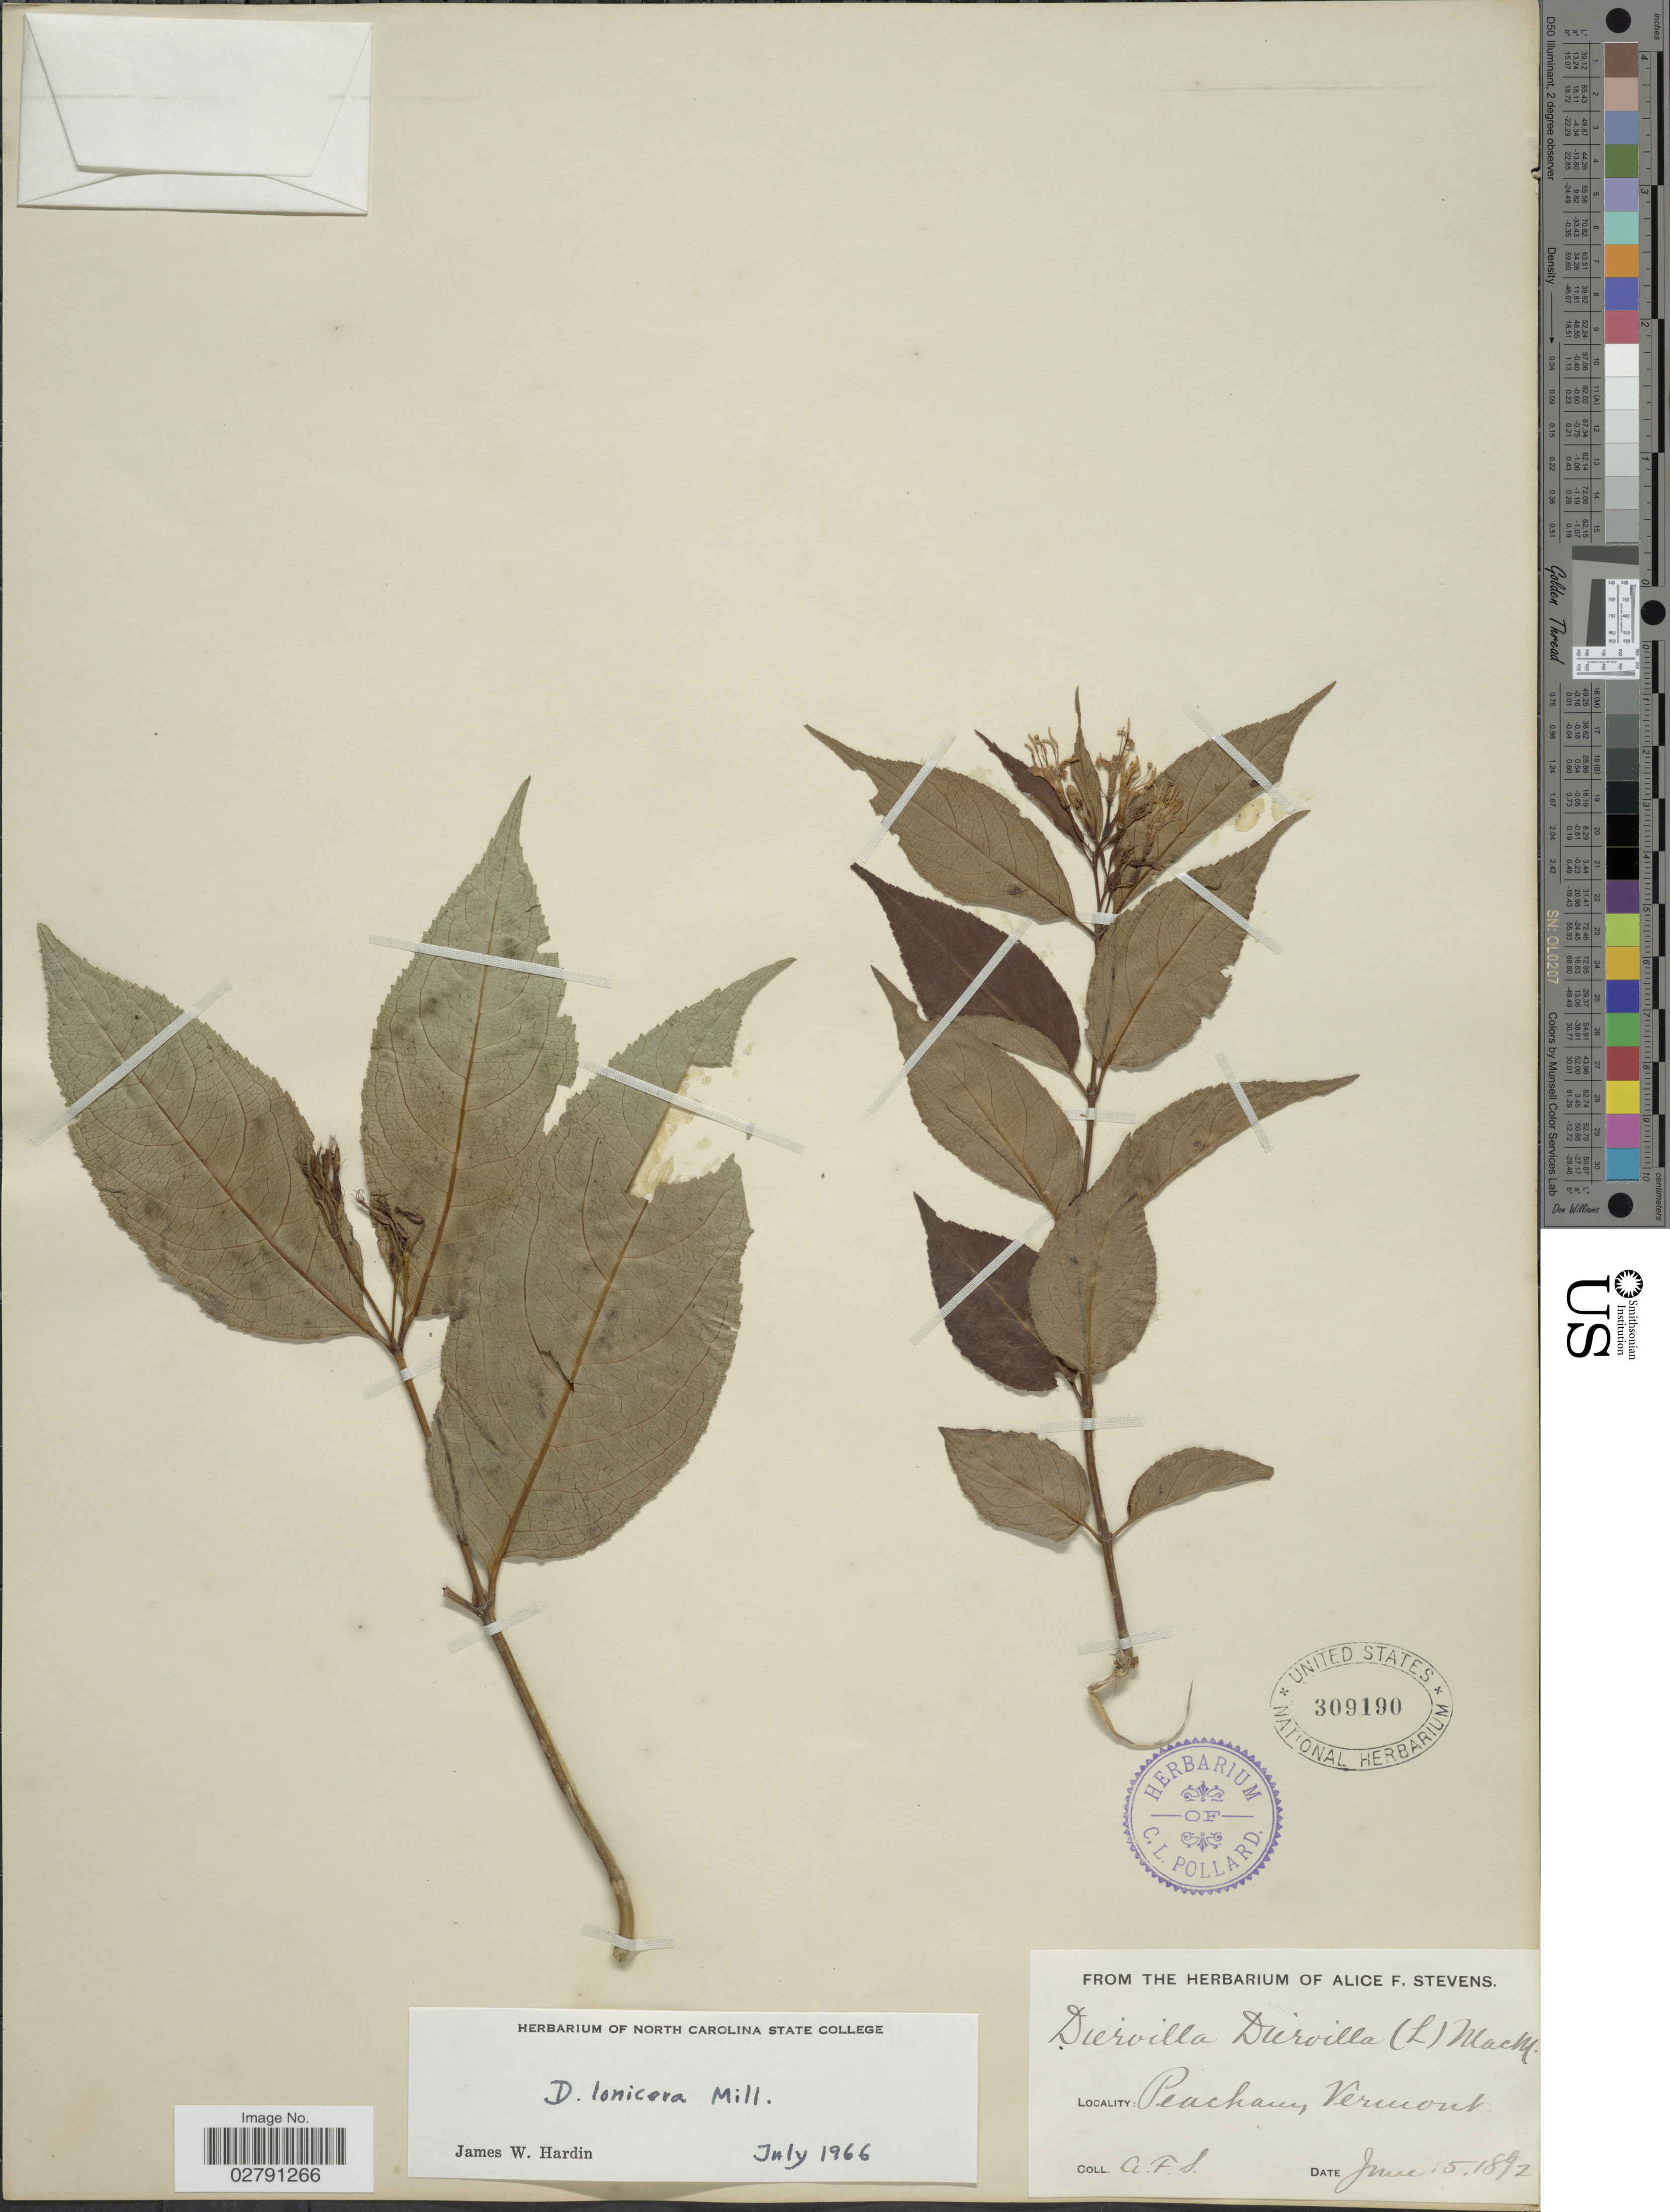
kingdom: Plantae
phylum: Tracheophyta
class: Magnoliopsida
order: Dipsacales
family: Caprifoliaceae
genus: Diervilla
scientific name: Diervilla lonicera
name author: Mill.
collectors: A. Stevens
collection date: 1892-06-15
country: United States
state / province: Vermont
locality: Peacham.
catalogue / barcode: US 309190